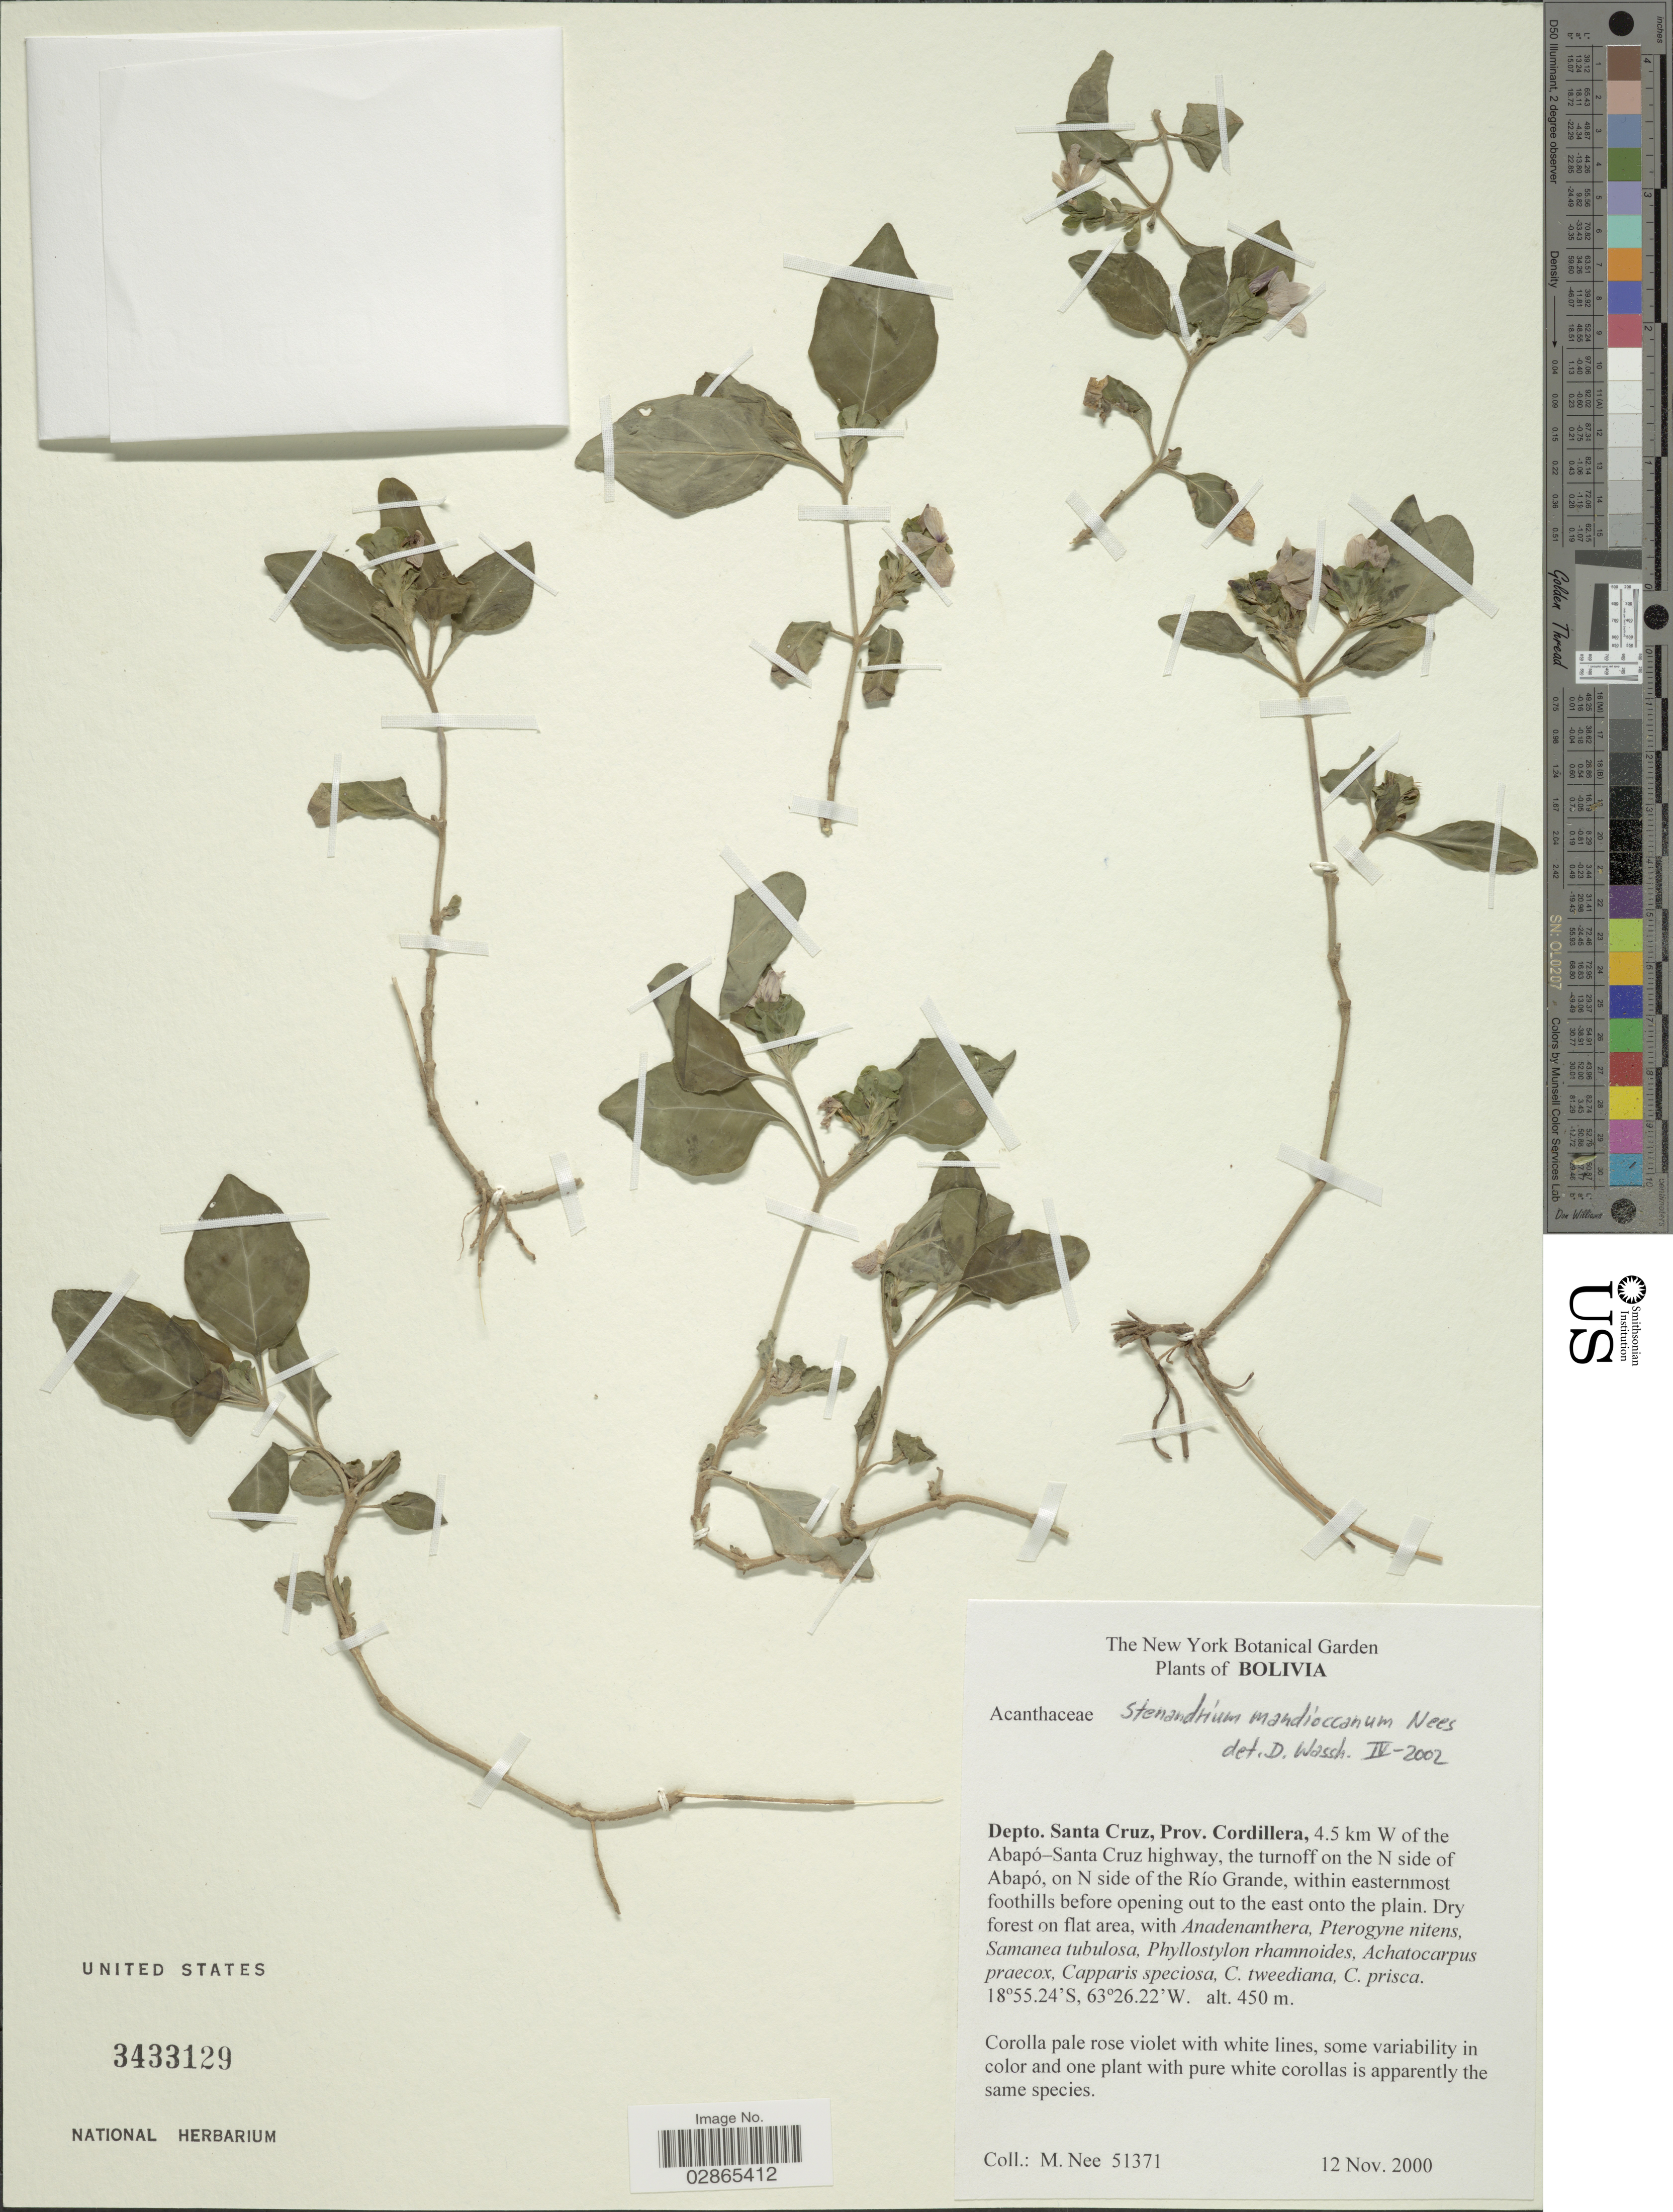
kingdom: Plantae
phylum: Tracheophyta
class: Magnoliopsida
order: Lamiales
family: Acanthaceae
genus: Stenandrium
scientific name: Stenandrium mandioccanum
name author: Nees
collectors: M. Nee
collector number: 51371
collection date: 2000-11-12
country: Bolivia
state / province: Santa Cruz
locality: Depto. Santa Cruz, Prov. Cordillera, 4.5. km W of the Abapó- Santa Cruz highway, the turnoff on the N side of Abapó, on N side of the Río Grande, within easternmost foothills before opening out to the east onto the plain.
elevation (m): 450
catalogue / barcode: US 3433129